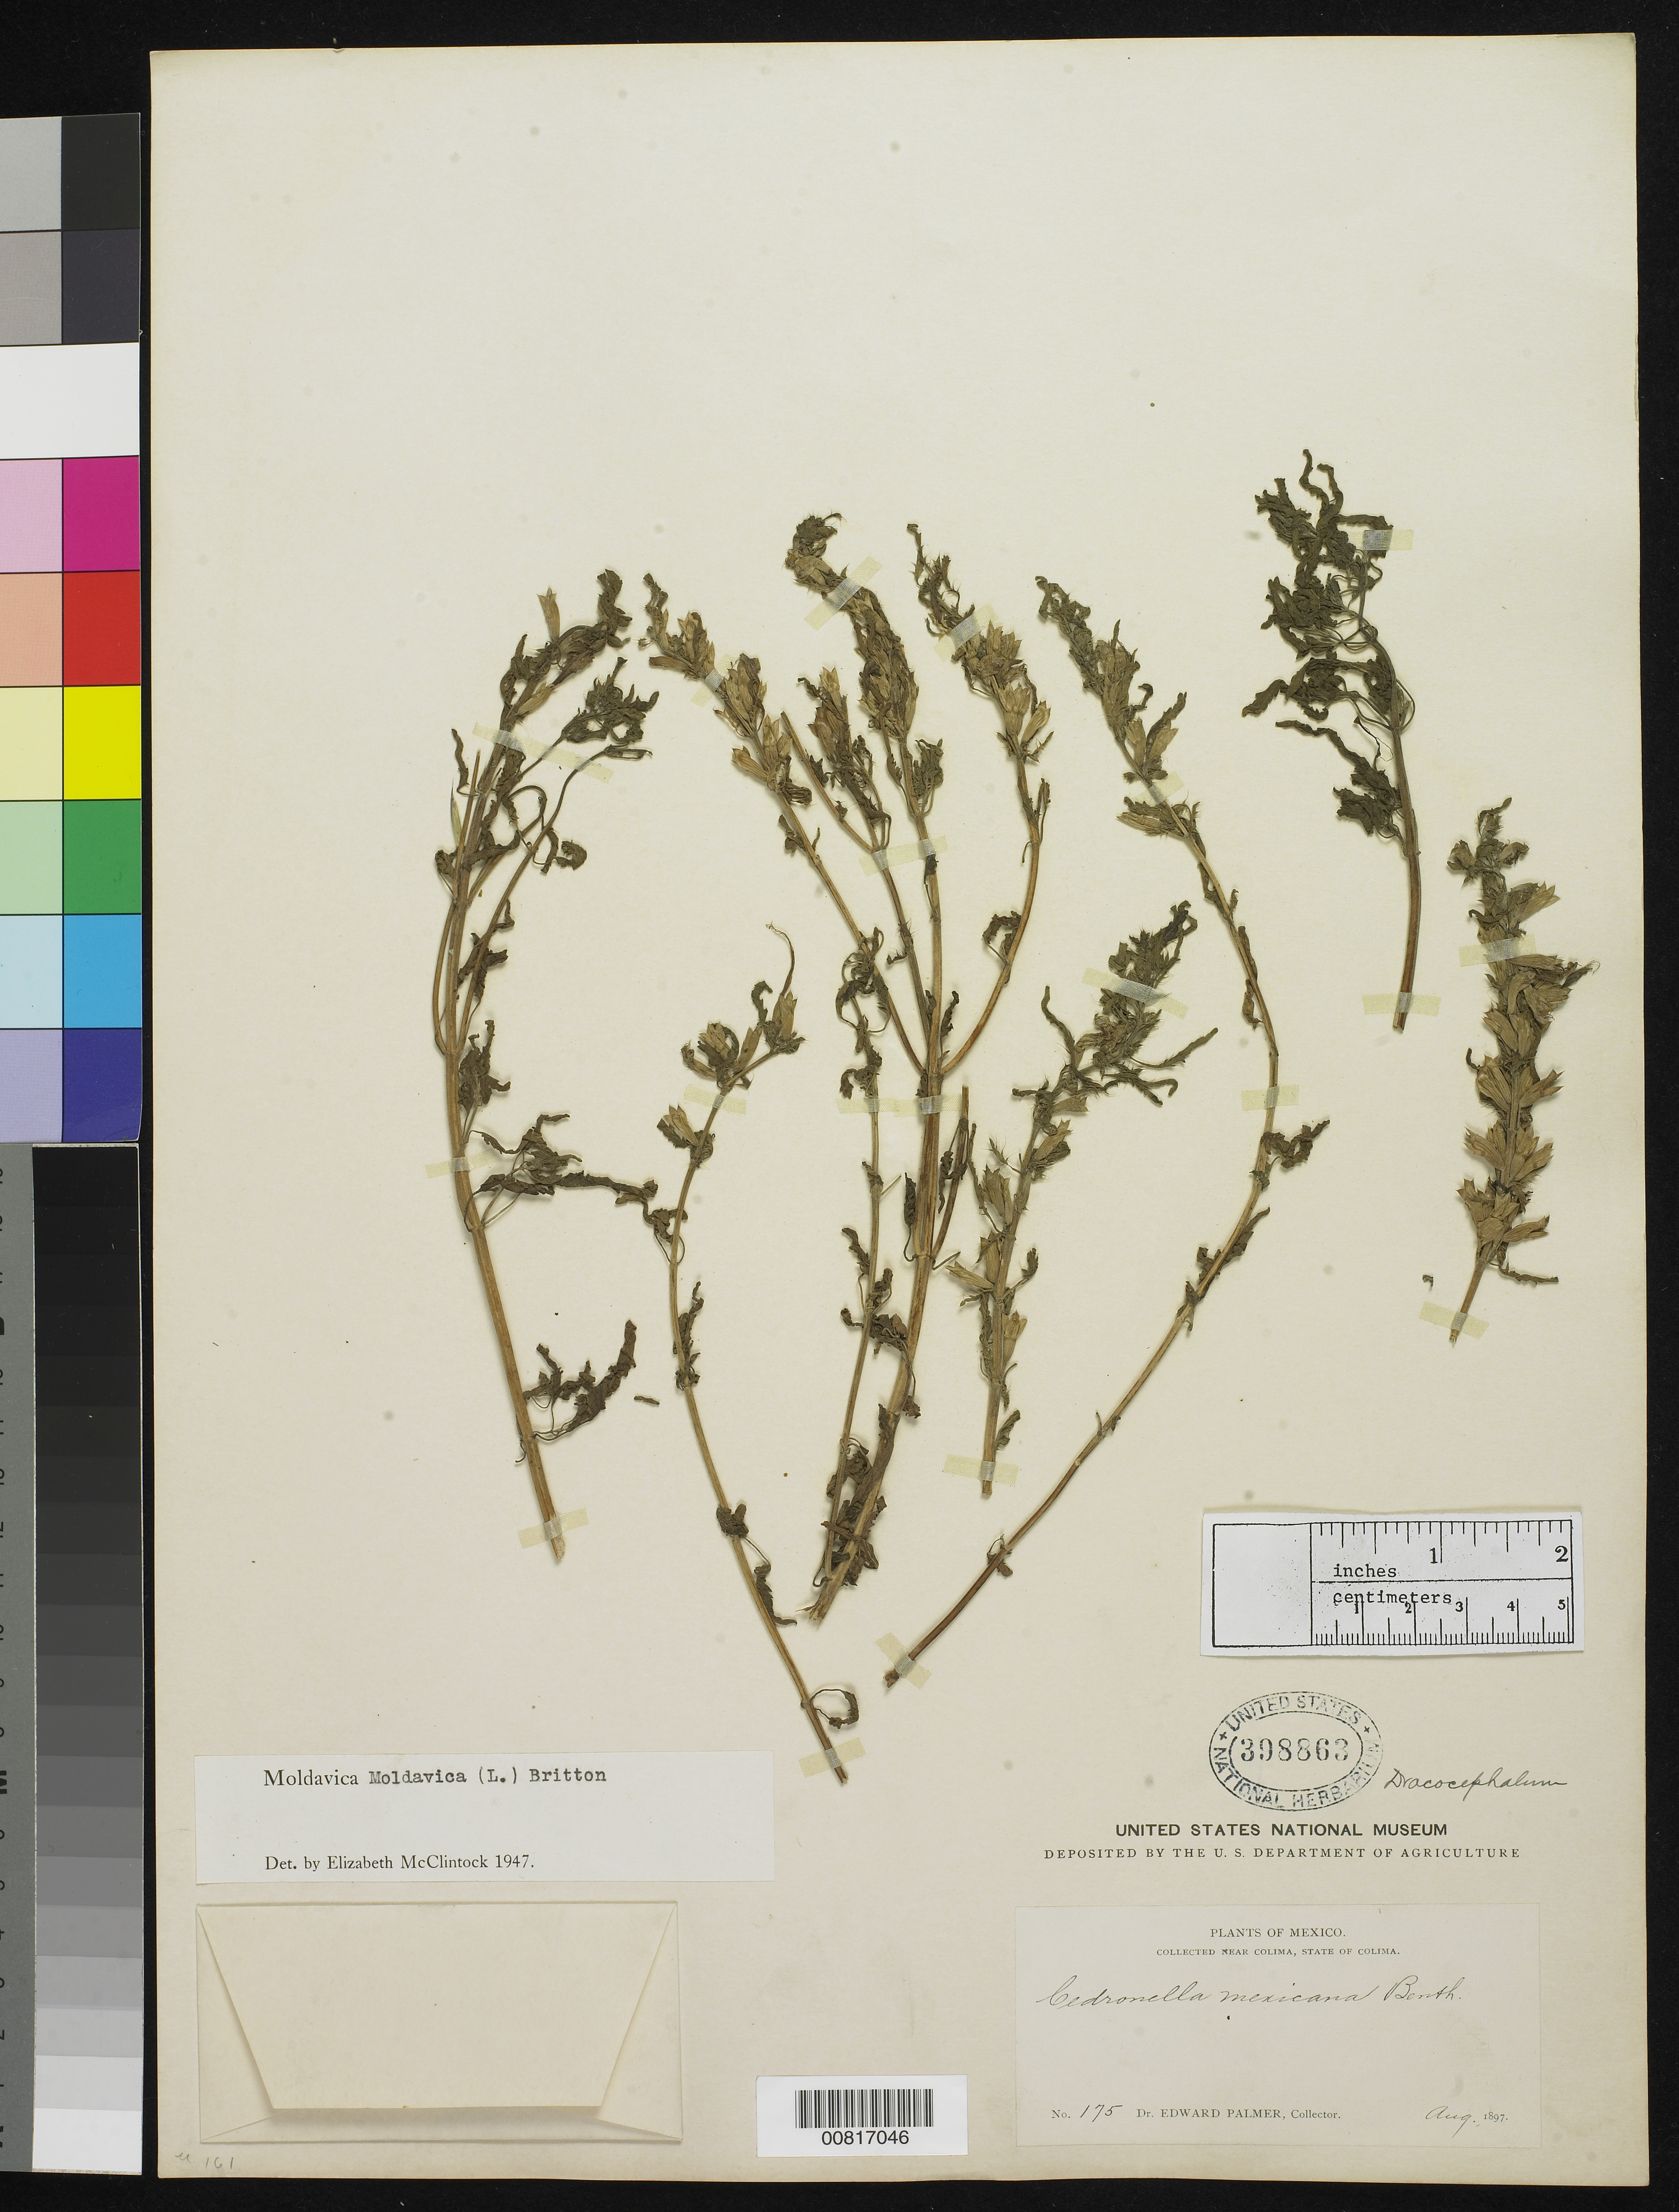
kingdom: Plantae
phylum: Tracheophyta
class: Magnoliopsida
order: Lamiales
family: Lamiaceae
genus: Dracocephalum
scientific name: Dracocephalum sp.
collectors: E. Palmer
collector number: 175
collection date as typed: Aug 1897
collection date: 1897-08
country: Mexico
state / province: Colima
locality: Near Colima, State of Colima.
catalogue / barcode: US 398863